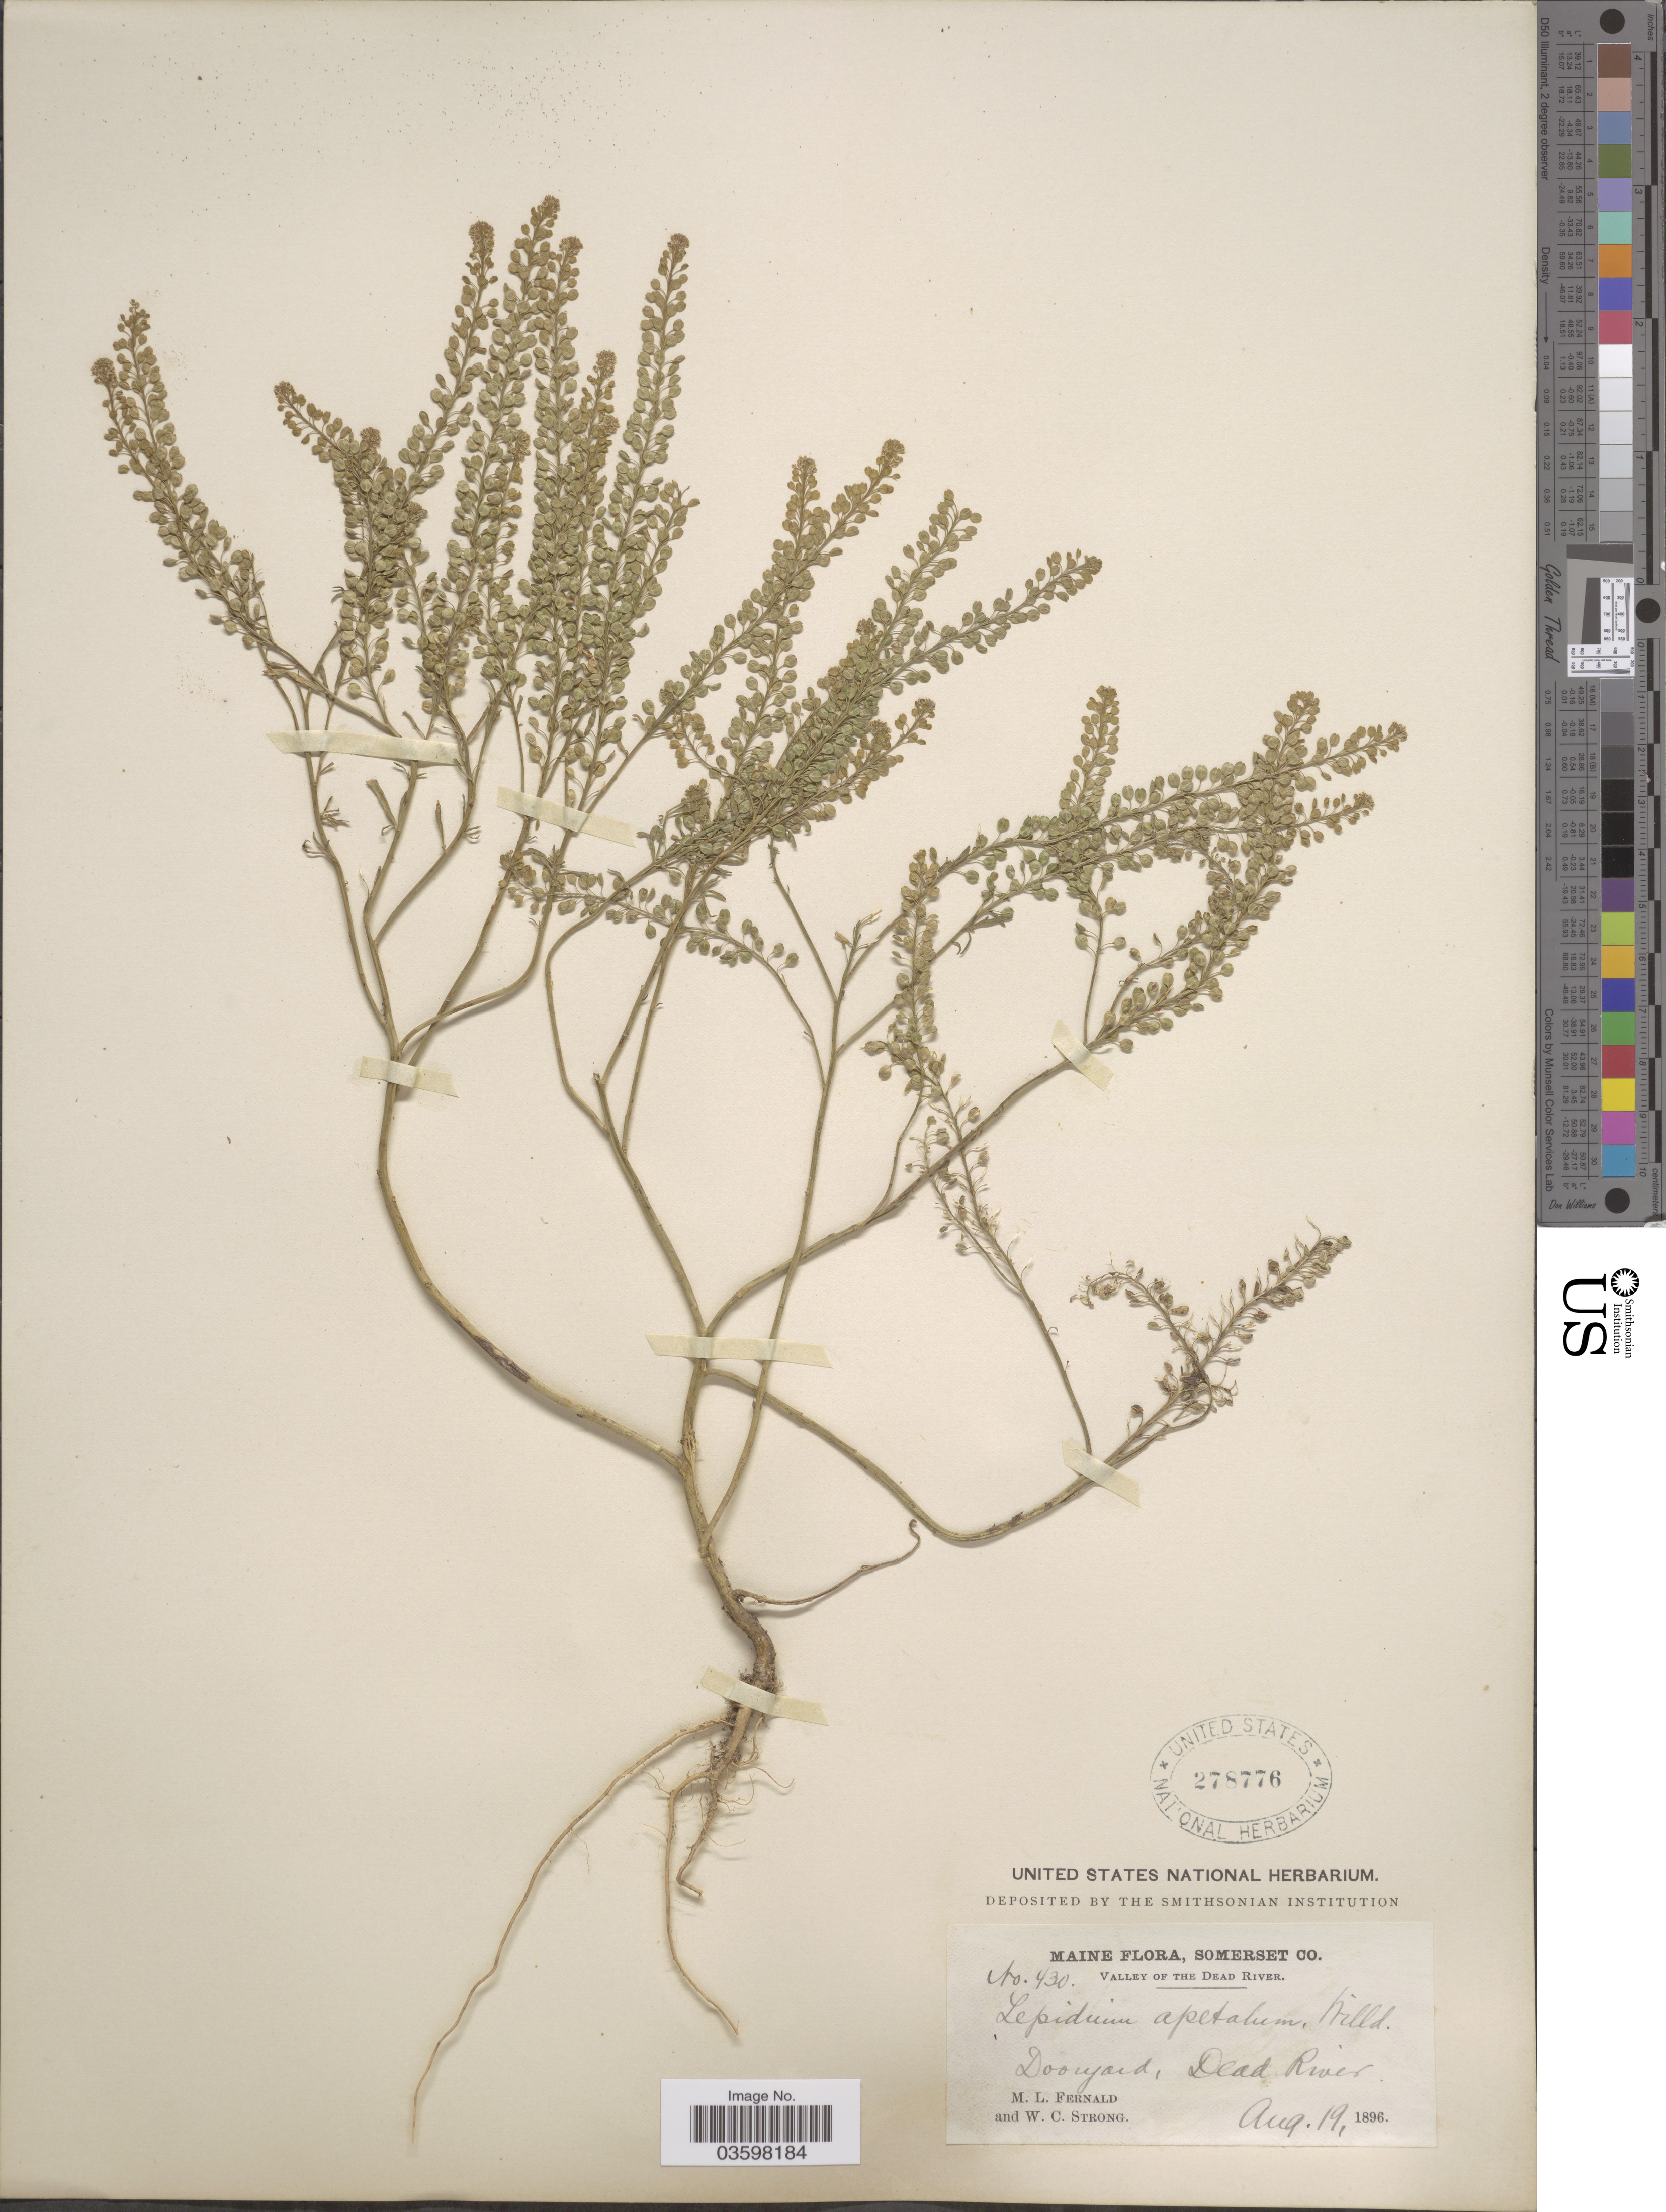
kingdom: Plantae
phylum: Tracheophyta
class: Magnoliopsida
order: Brassicales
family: Brassicaceae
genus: Lepidium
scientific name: Lepidium densiflorum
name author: Schrad.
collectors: M. L. Fernald & W. C. Strong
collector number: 430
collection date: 1896-08-19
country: United States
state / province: Maine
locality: Somerset Co. Valley of the Dead River. Dooryard, Dead River.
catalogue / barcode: US 278776